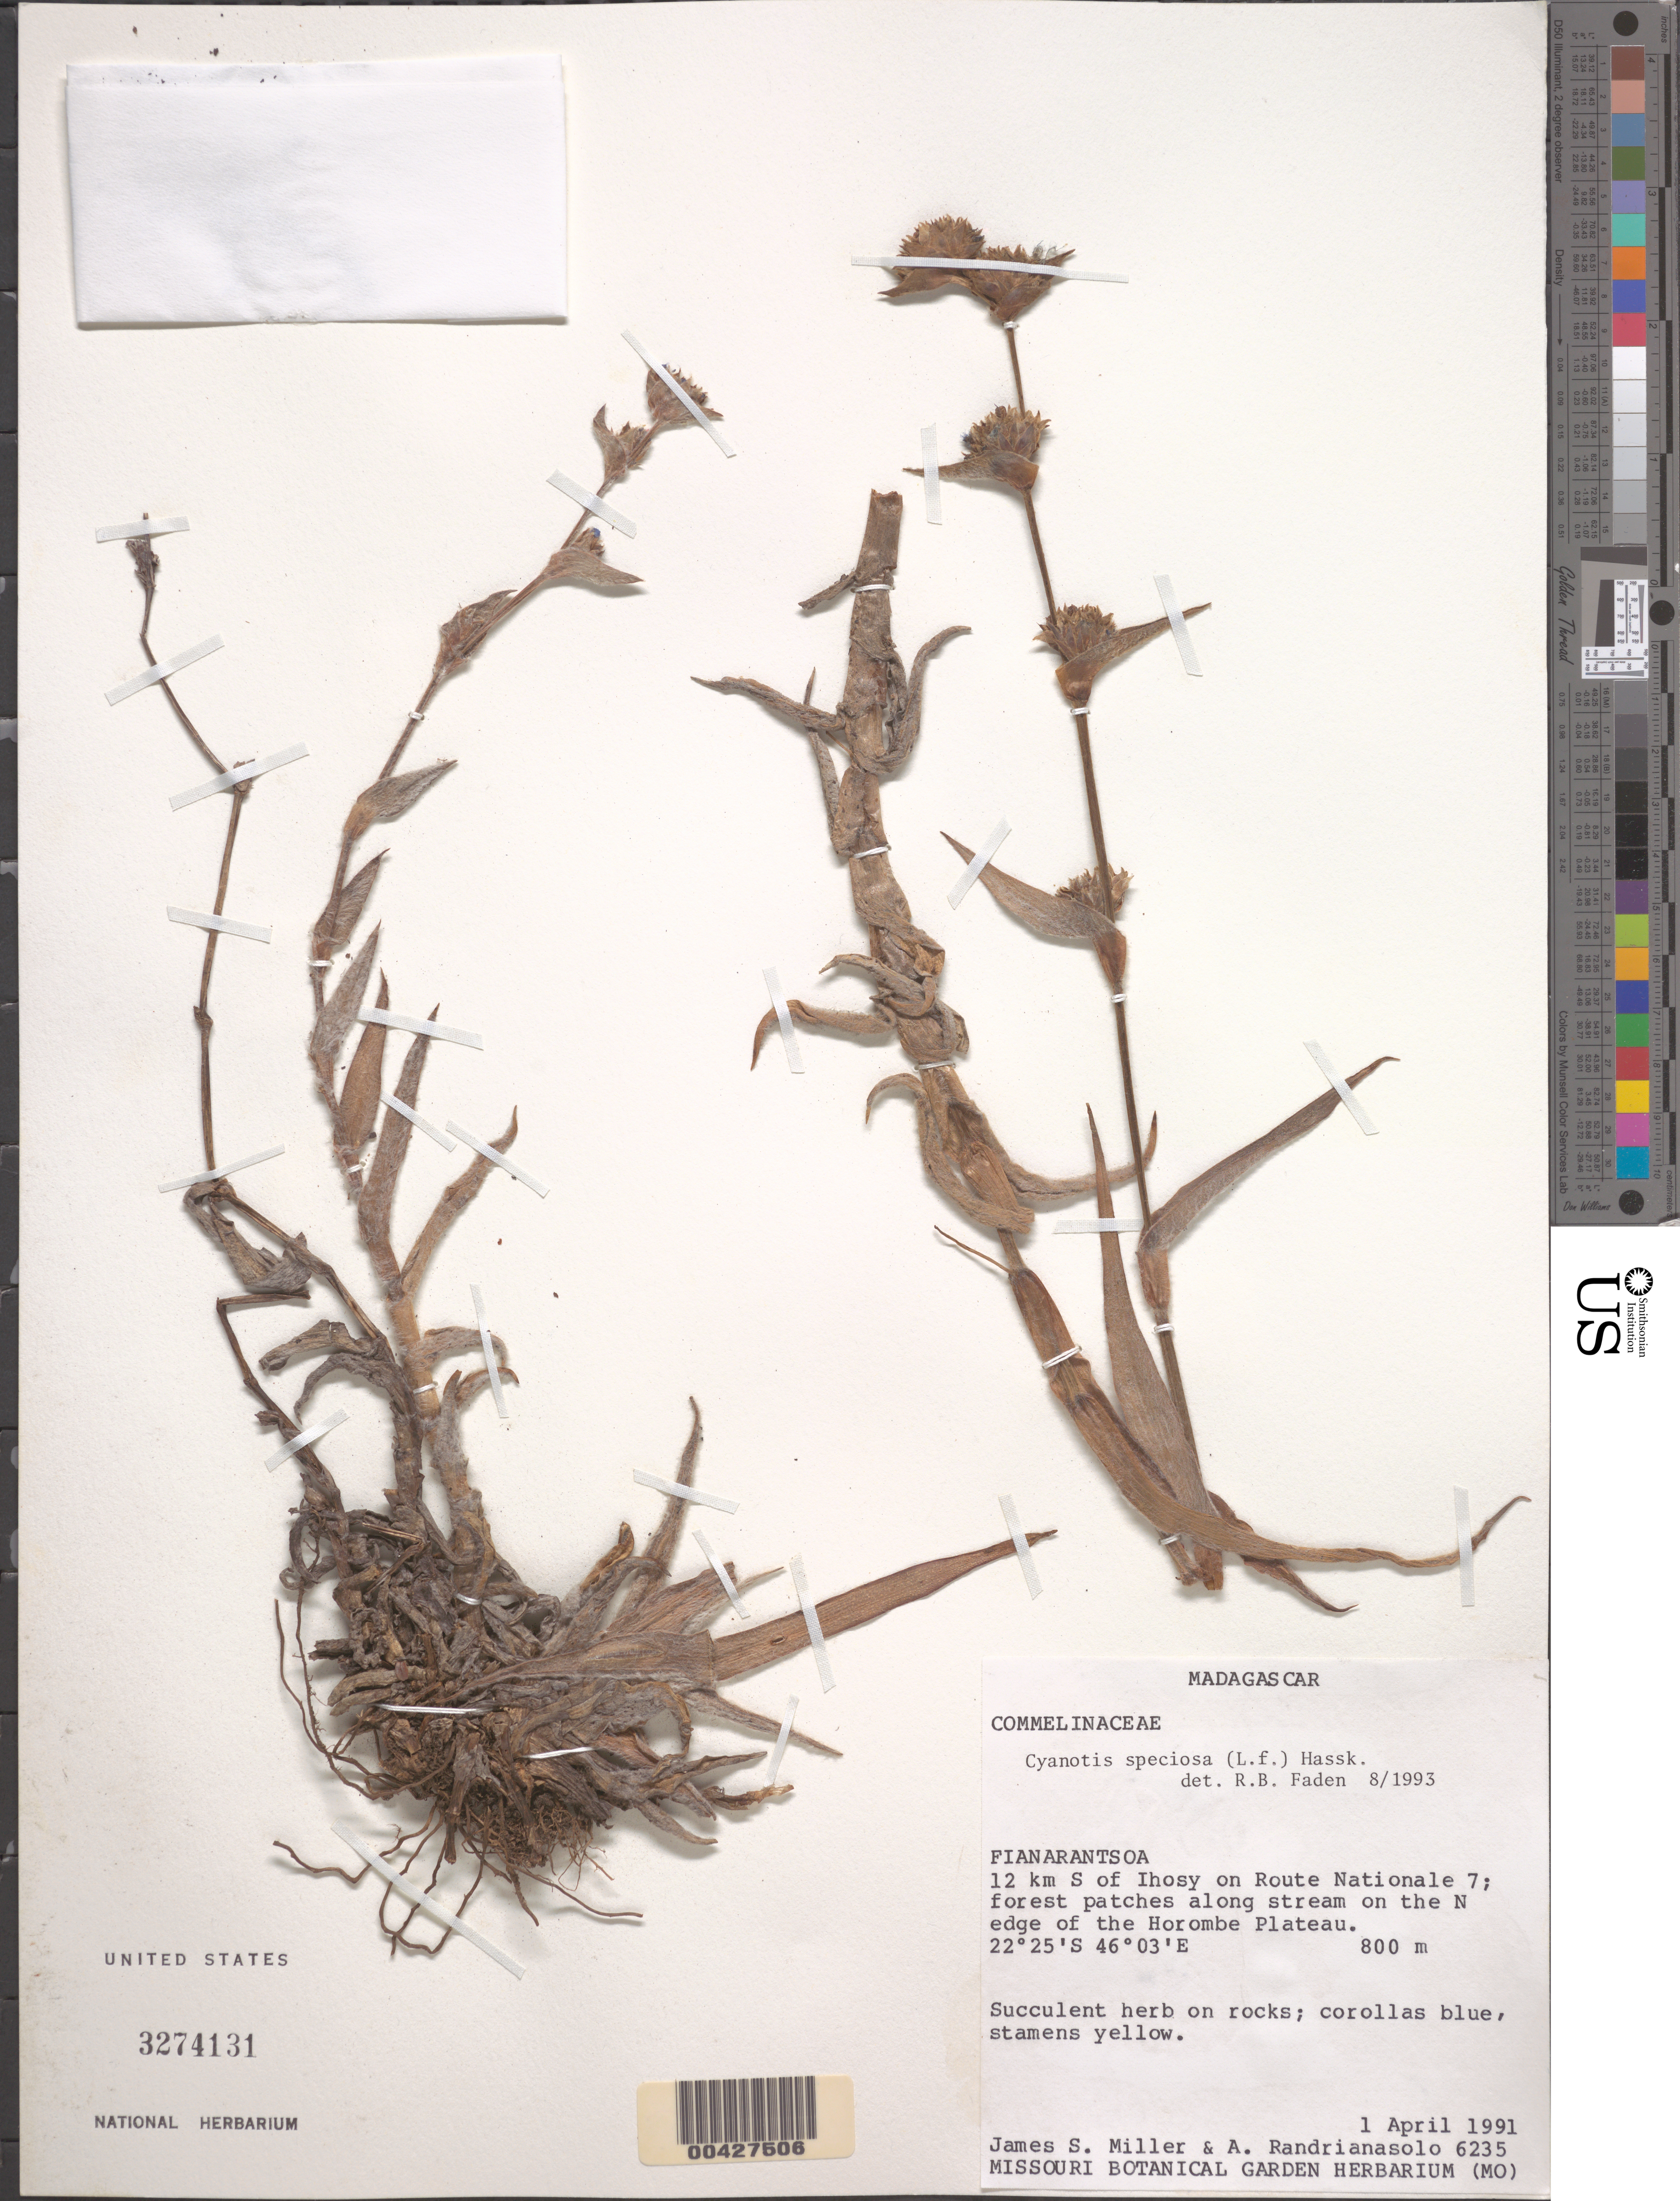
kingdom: Plantae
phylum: Tracheophyta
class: Liliopsida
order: Commelinales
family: Commelinaceae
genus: Cyanotis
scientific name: Cyanotis speciosa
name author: (L. f.) Hassk.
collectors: J. S. Miller & A. Randrianasolo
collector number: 6235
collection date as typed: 01 Apr 1991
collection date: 1991-04-01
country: Madagascar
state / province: Ihorombe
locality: S of ihosy on route nationale 7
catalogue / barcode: US 3274131